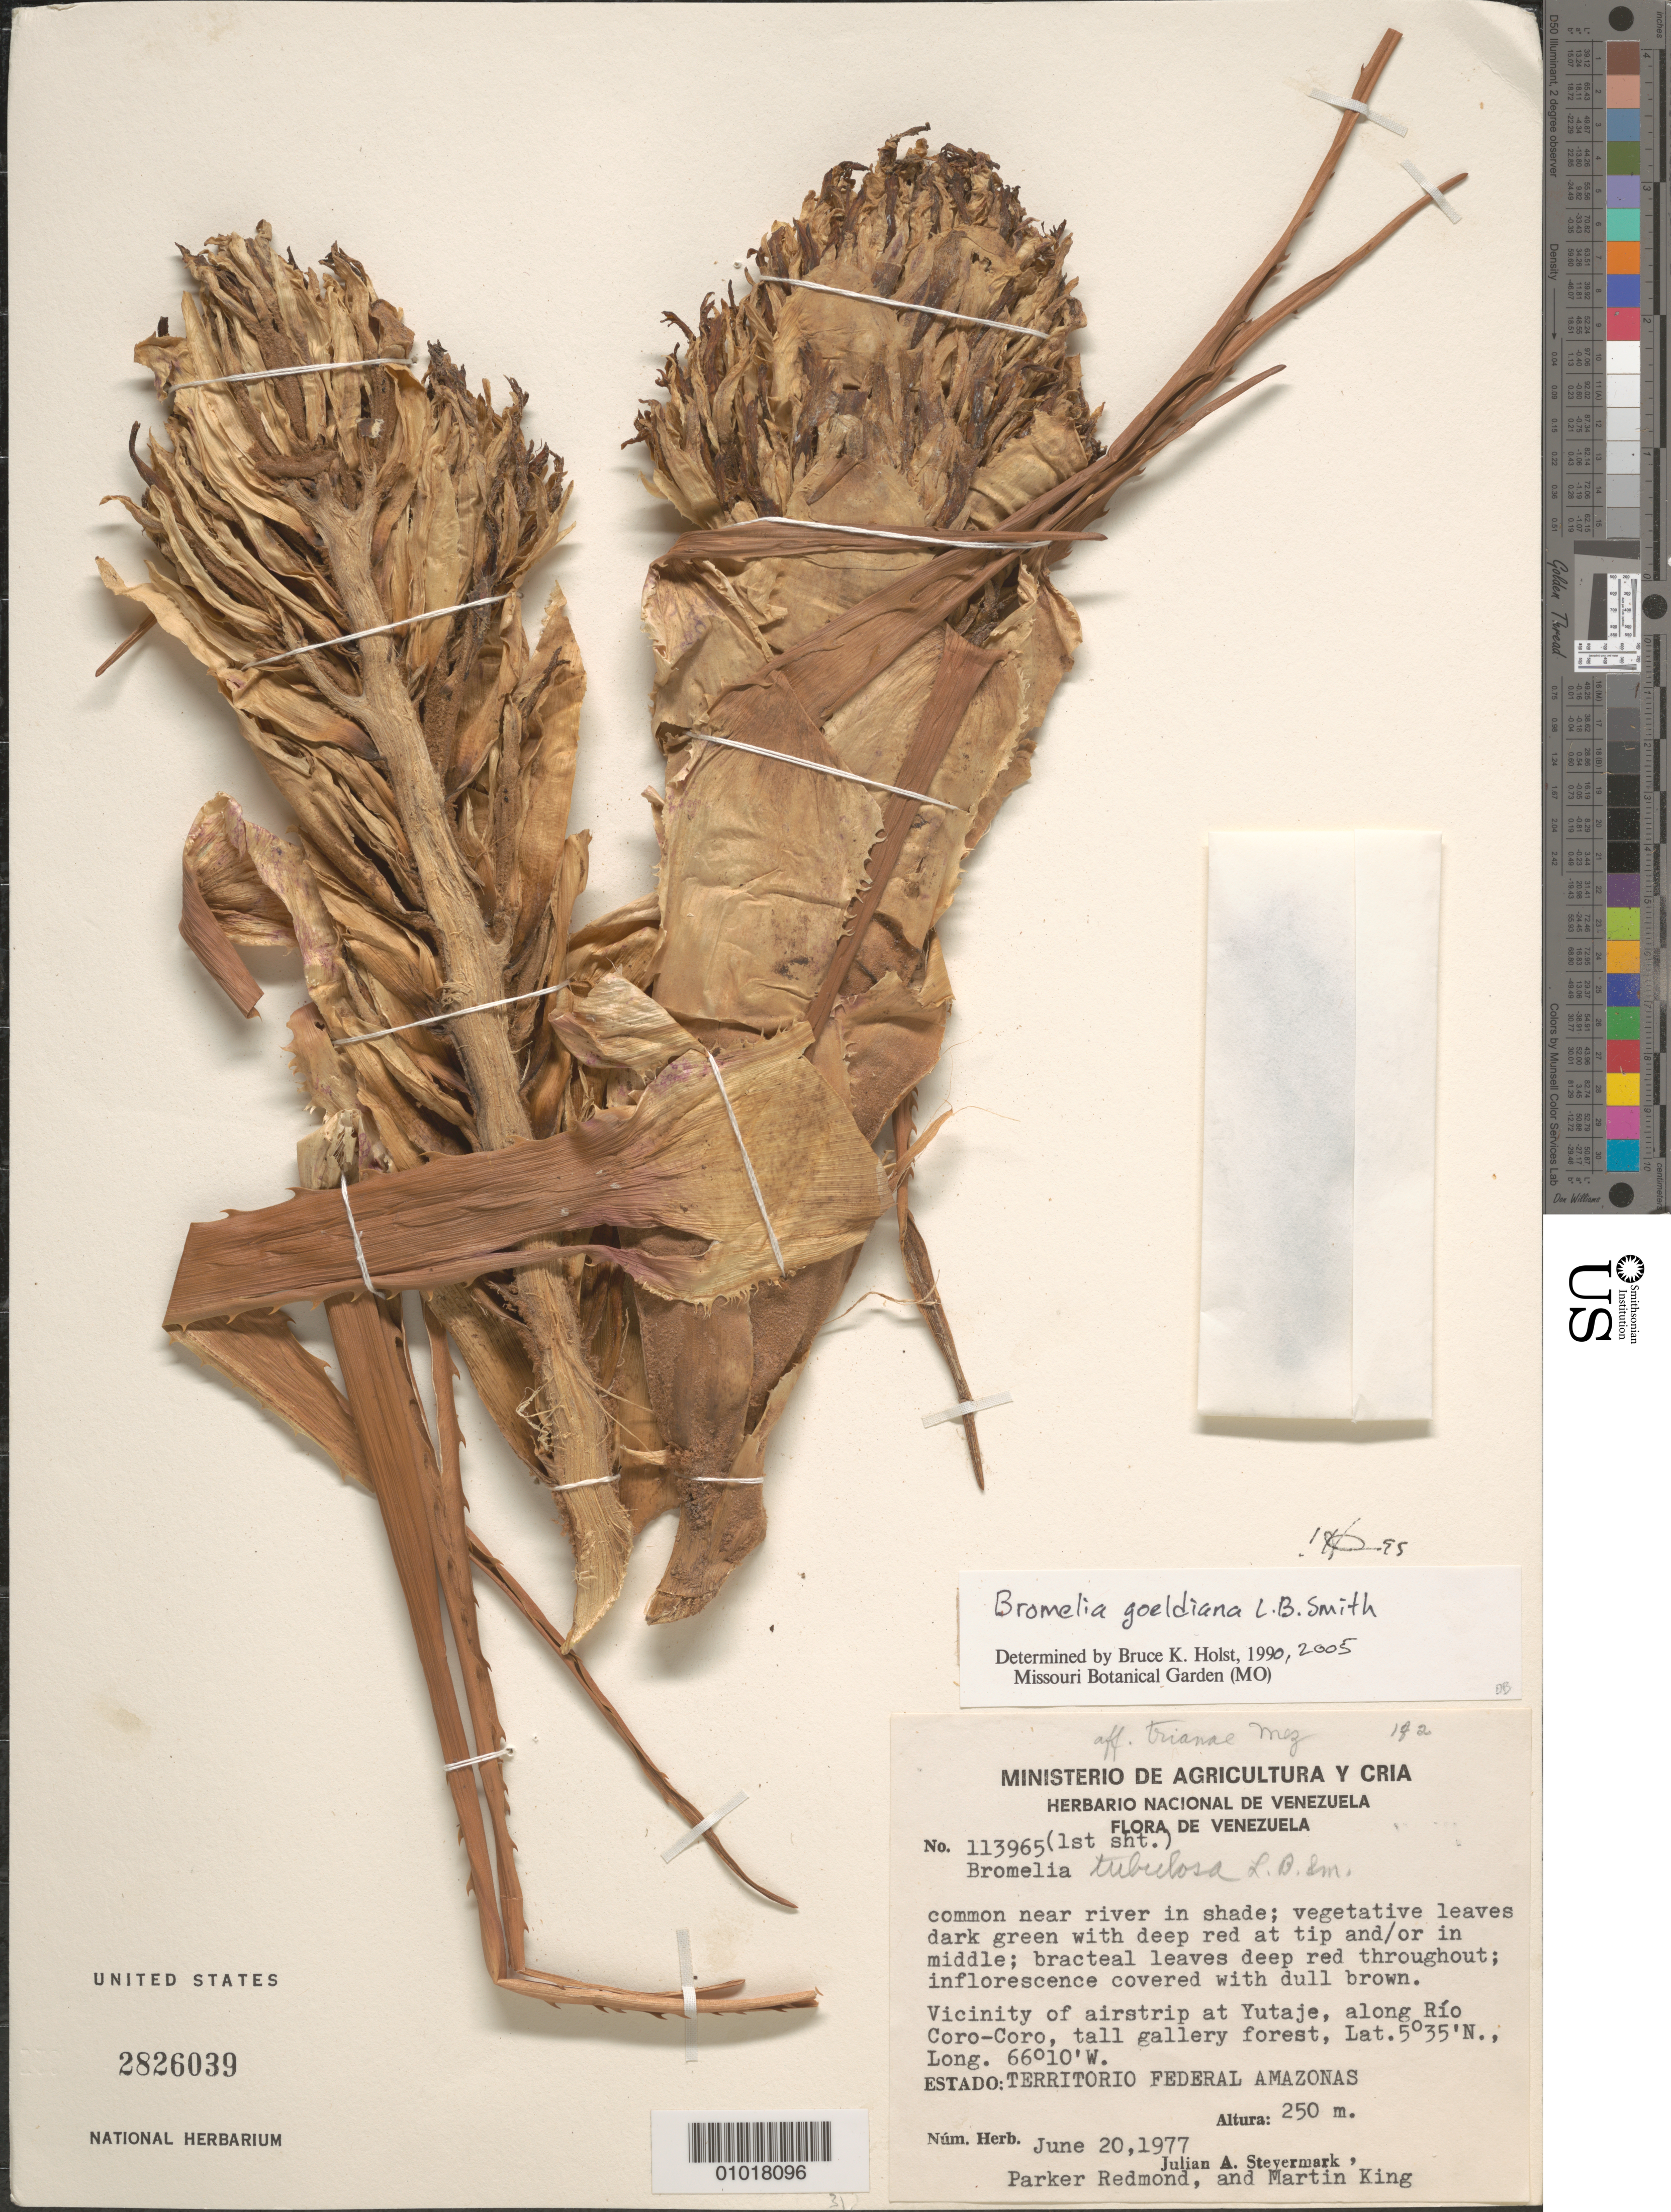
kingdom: Plantae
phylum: Tracheophyta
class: Liliopsida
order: Poales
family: Bromeliaceae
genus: Bromelia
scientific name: Bromelia goeldiana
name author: L.B. Sm.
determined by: Holst, Bruce K.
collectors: J. Steyermark, P. Redmond & R. M. King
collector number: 113965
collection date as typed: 20-Jun-77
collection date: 1977-06-20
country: Venezuela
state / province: Amazonas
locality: Río Coro-Coro, in vicinity of Yutajé airport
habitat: Tall gallery forest; near river in shade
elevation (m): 250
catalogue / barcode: US 2826039